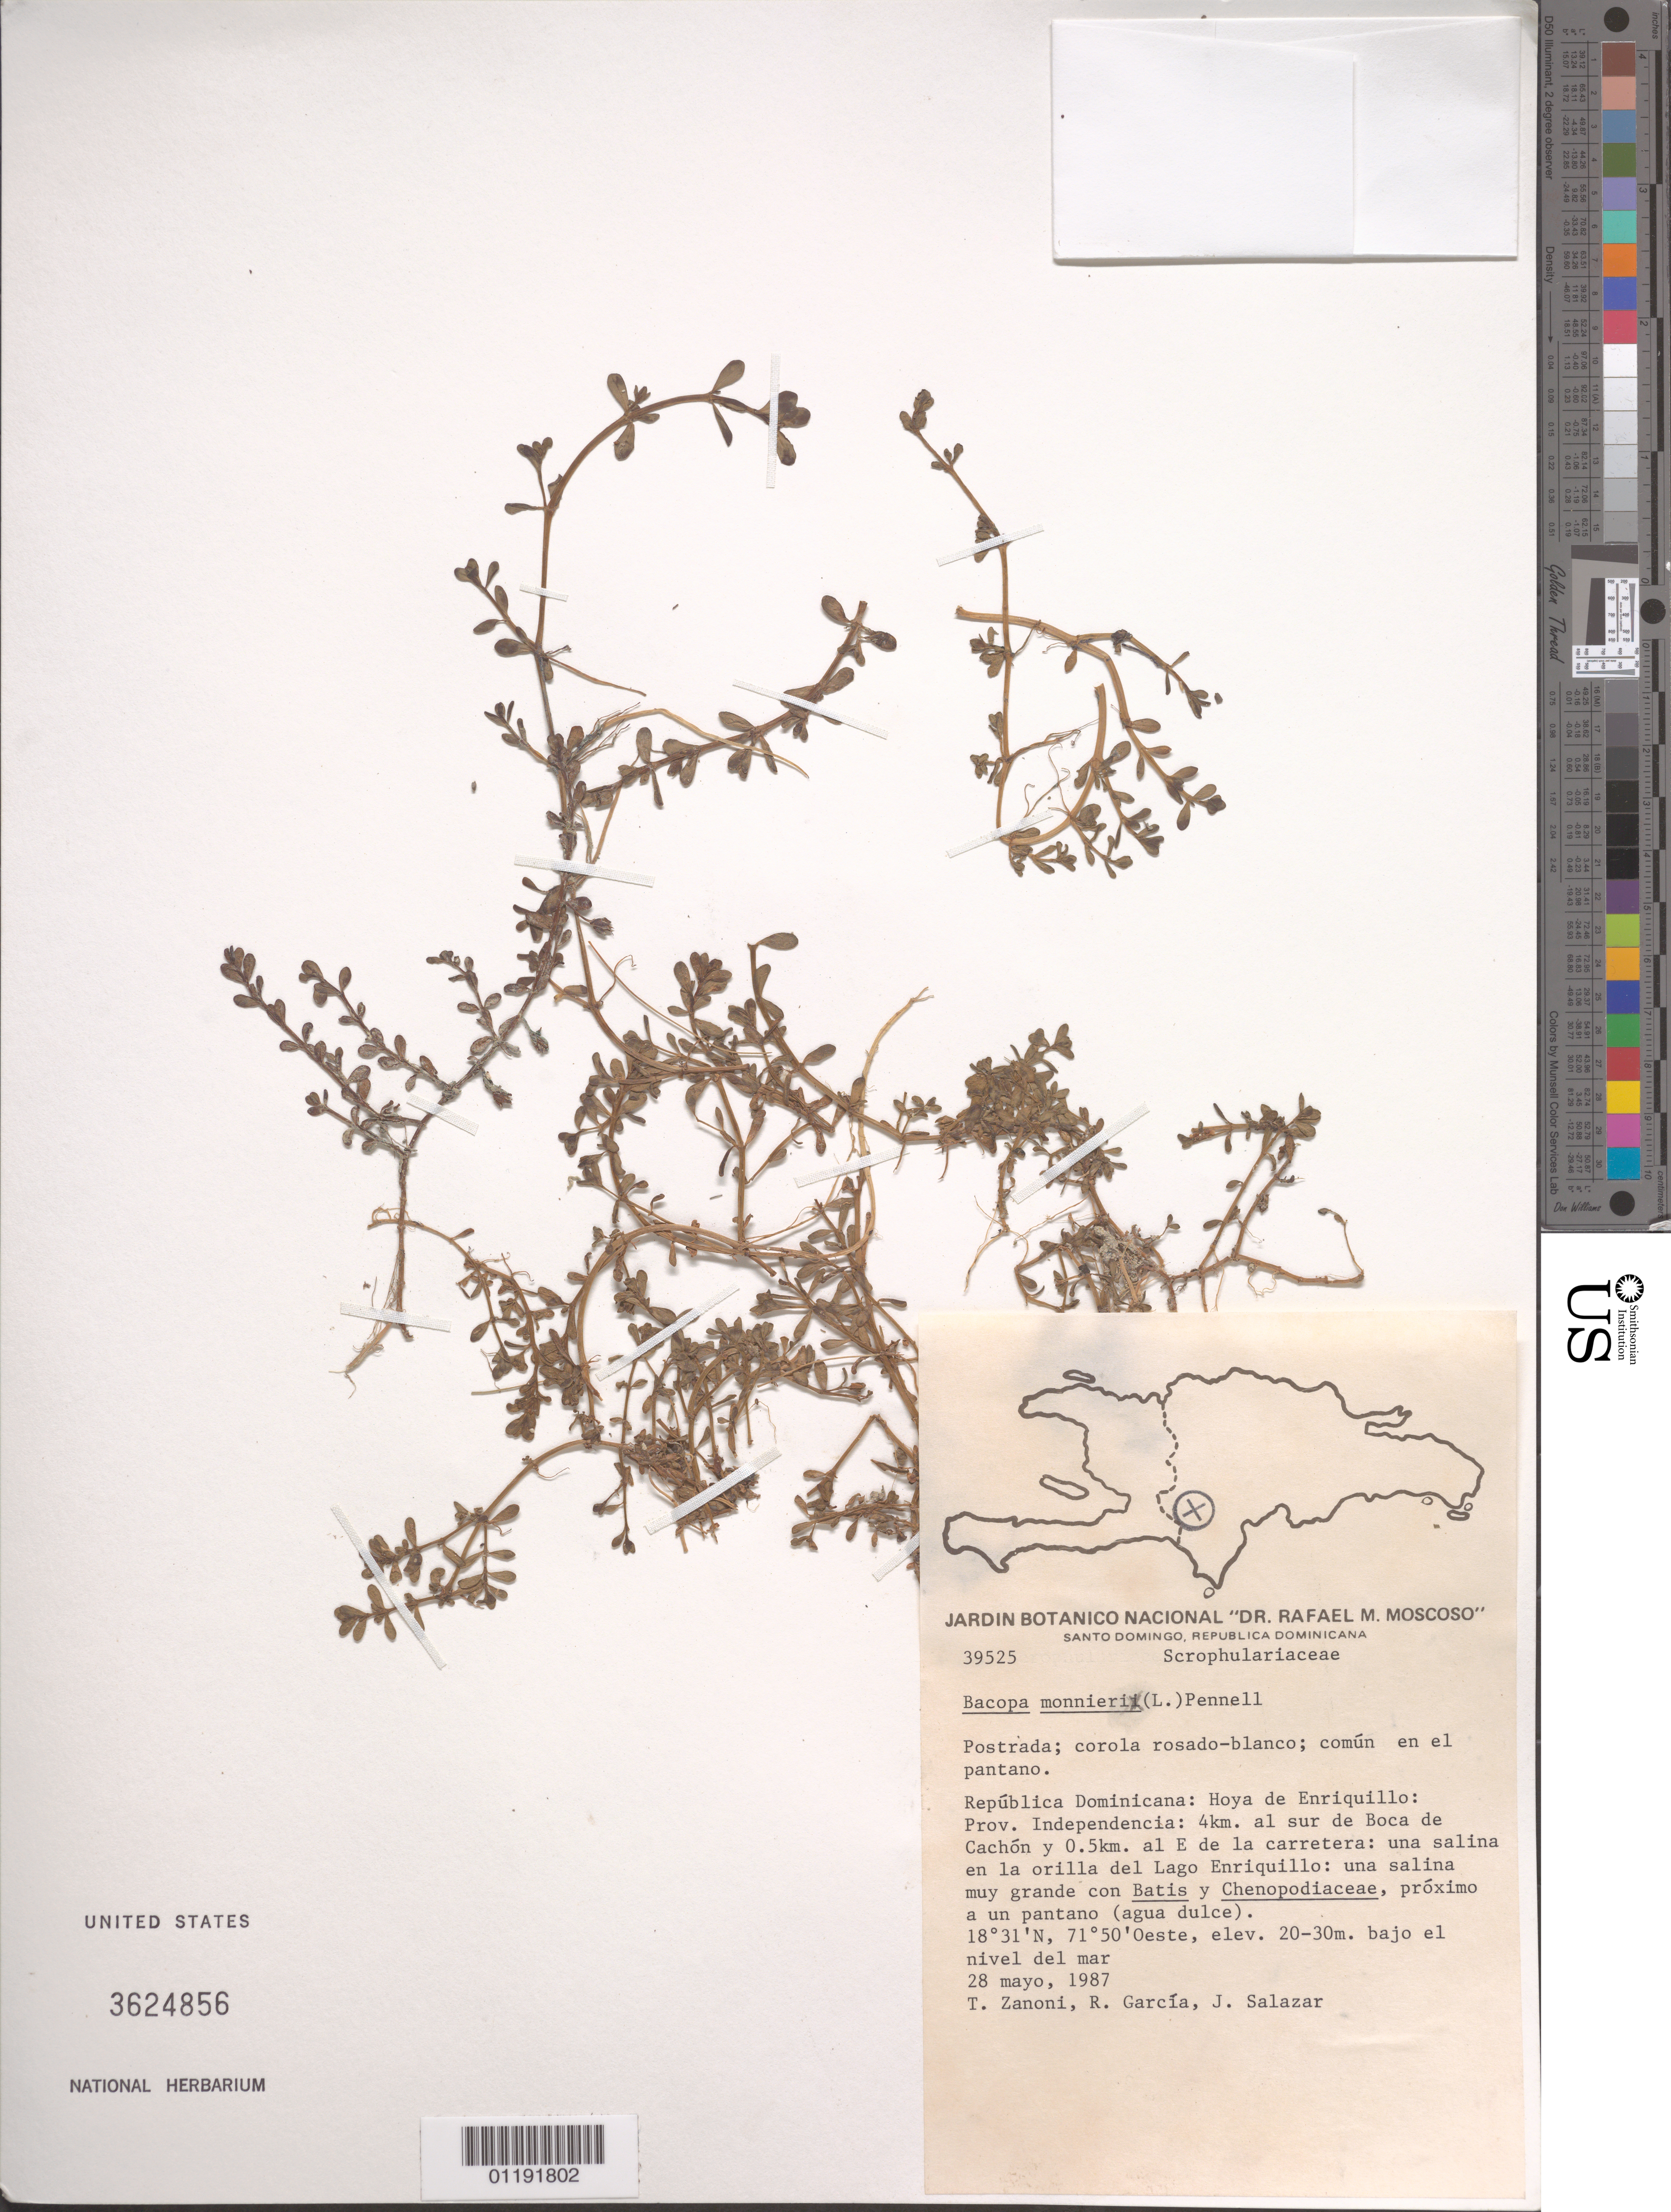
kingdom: Plantae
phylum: Tracheophyta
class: Magnoliopsida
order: Lamiales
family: Plantaginaceae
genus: Bacopa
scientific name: Bacopa monnieri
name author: (L.) Pennell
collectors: T. A. Zanoni, R. Garcia & J. Salazar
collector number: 39525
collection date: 1987-05-28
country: Dominican Republic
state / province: Independencia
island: Hispaniola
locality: Hoya de Enriquillo, 4 km S of Boca de Cachon, 0.5 km E of road, near Lake Enriquillo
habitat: Very large salt mine on lakeshore, next to swamp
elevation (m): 20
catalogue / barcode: US 3624856